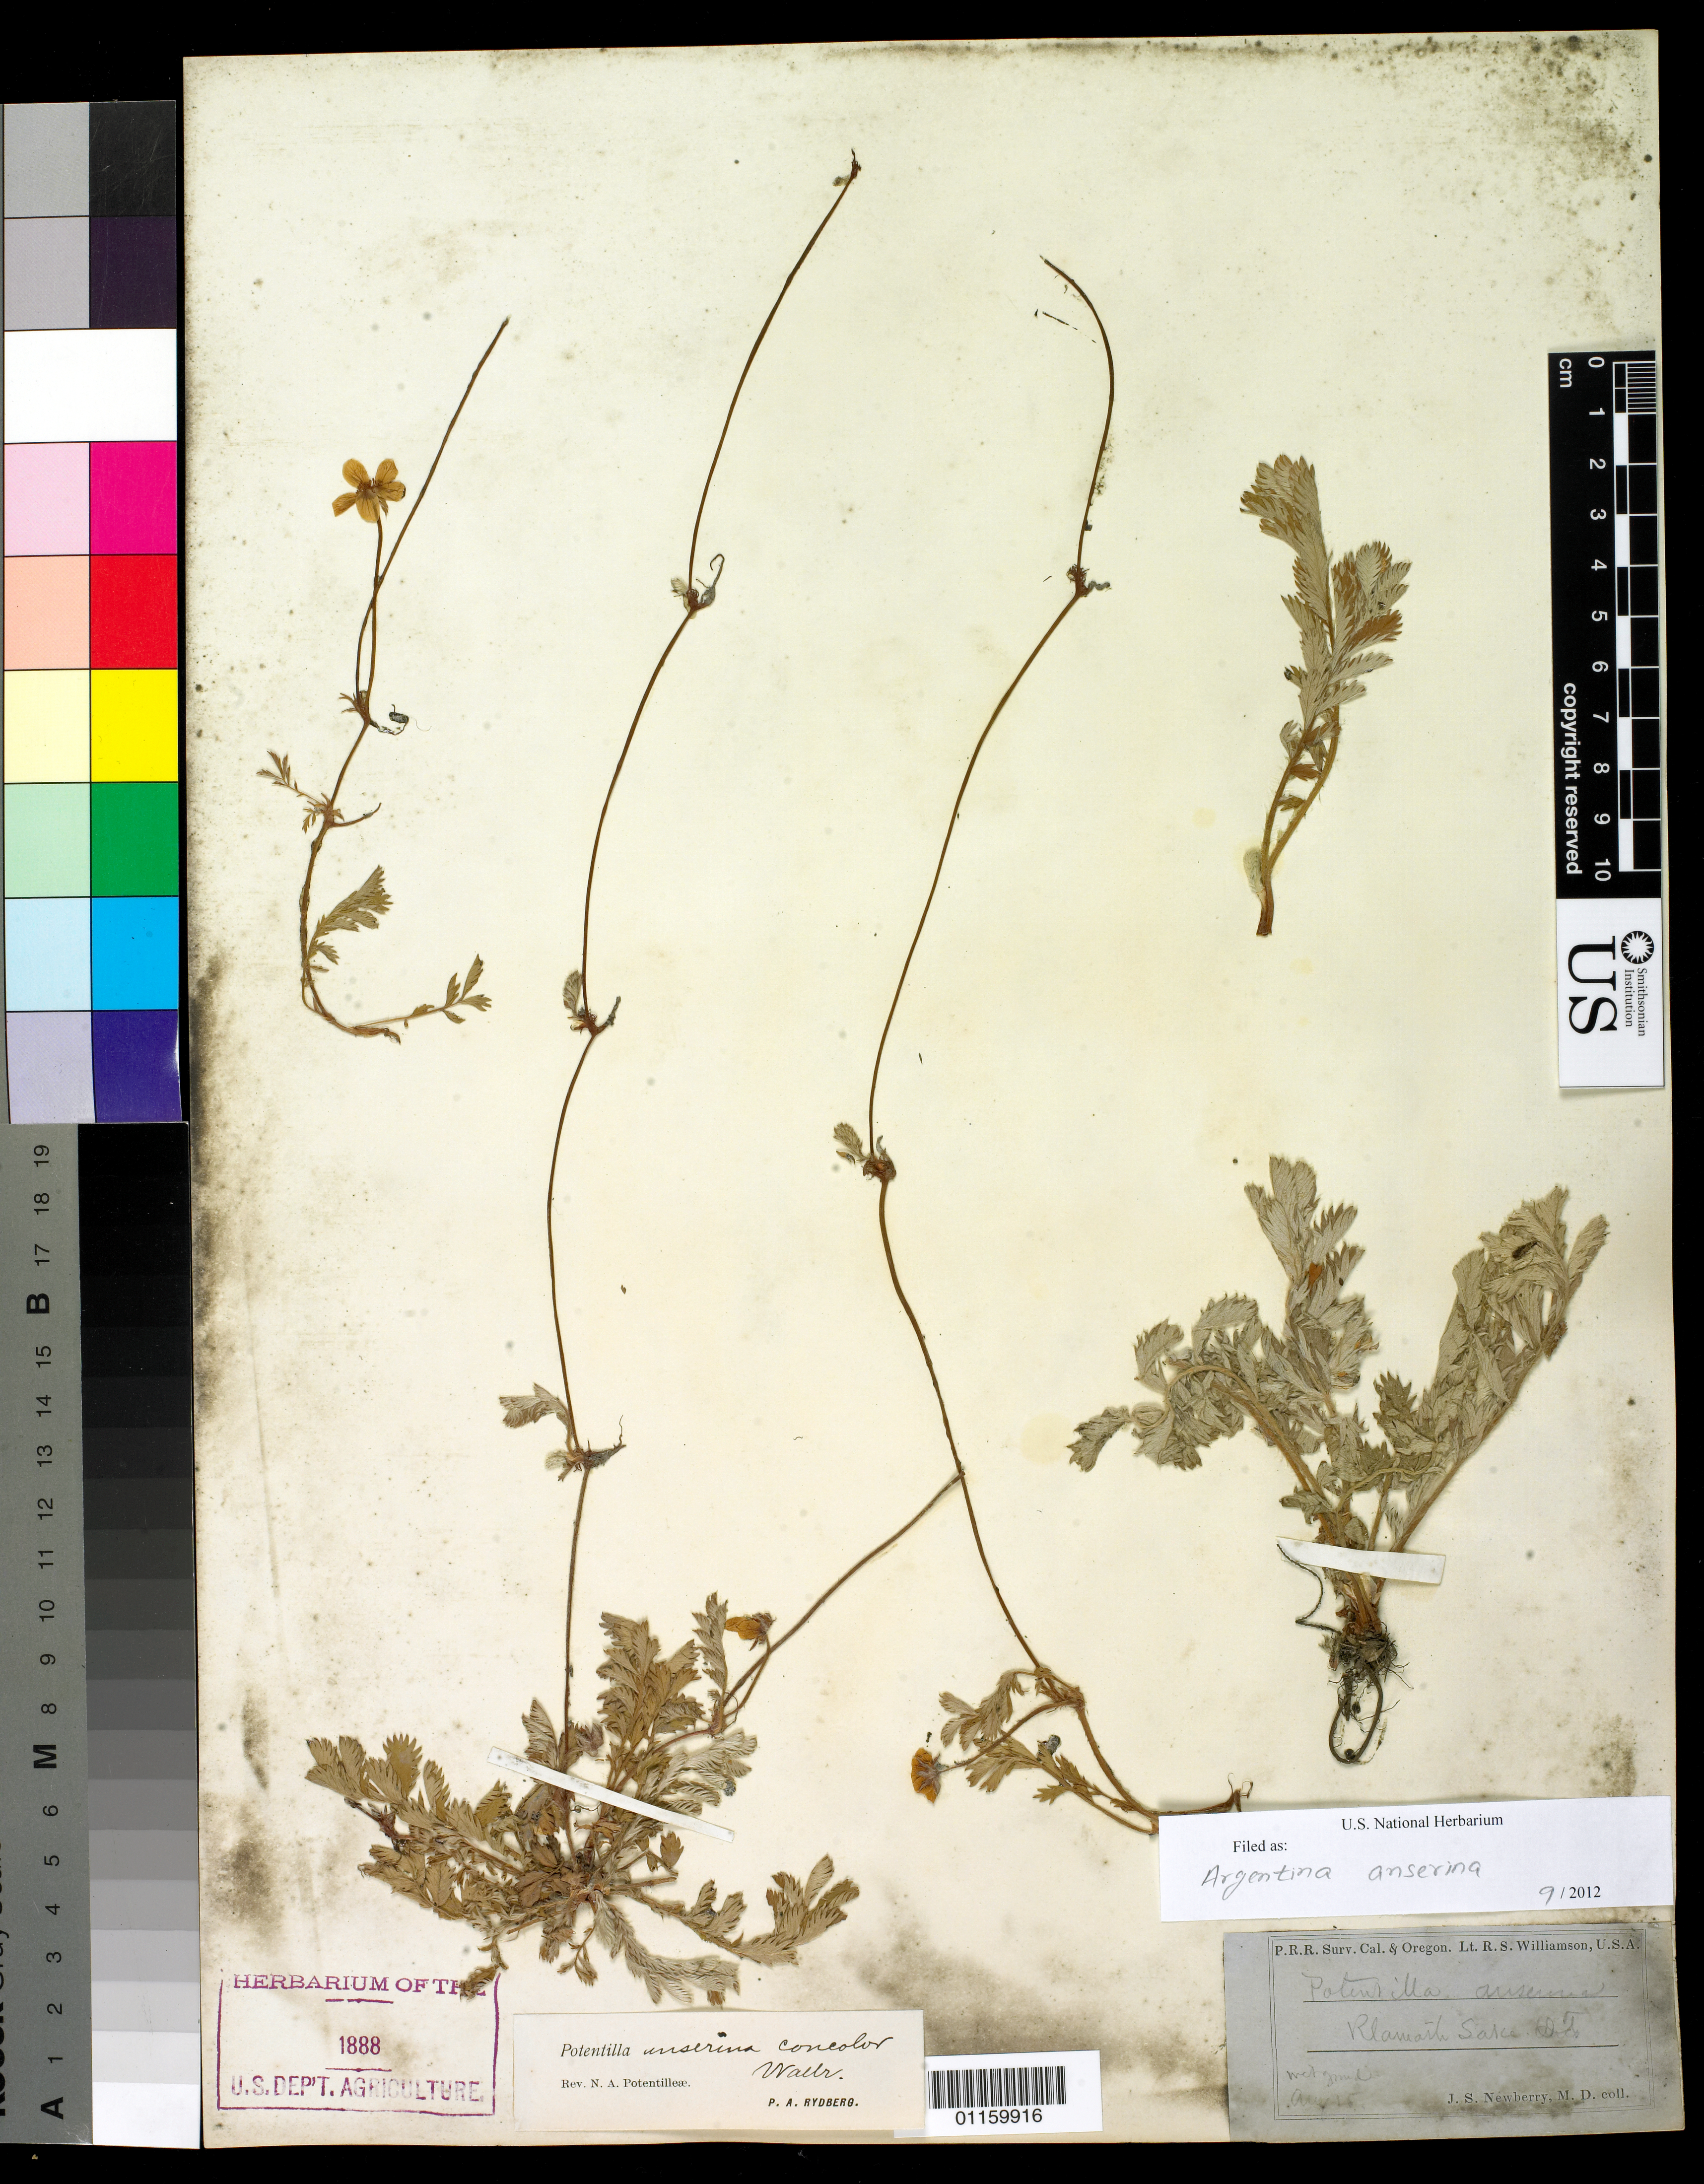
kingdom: Plantae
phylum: Tracheophyta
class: Magnoliopsida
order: Rosales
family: Rosaceae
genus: Argentina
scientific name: Argentina anserina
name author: (L.) Rydb.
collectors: J. S. Newberry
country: United States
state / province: Oregon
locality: Klamath Valley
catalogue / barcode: US 1